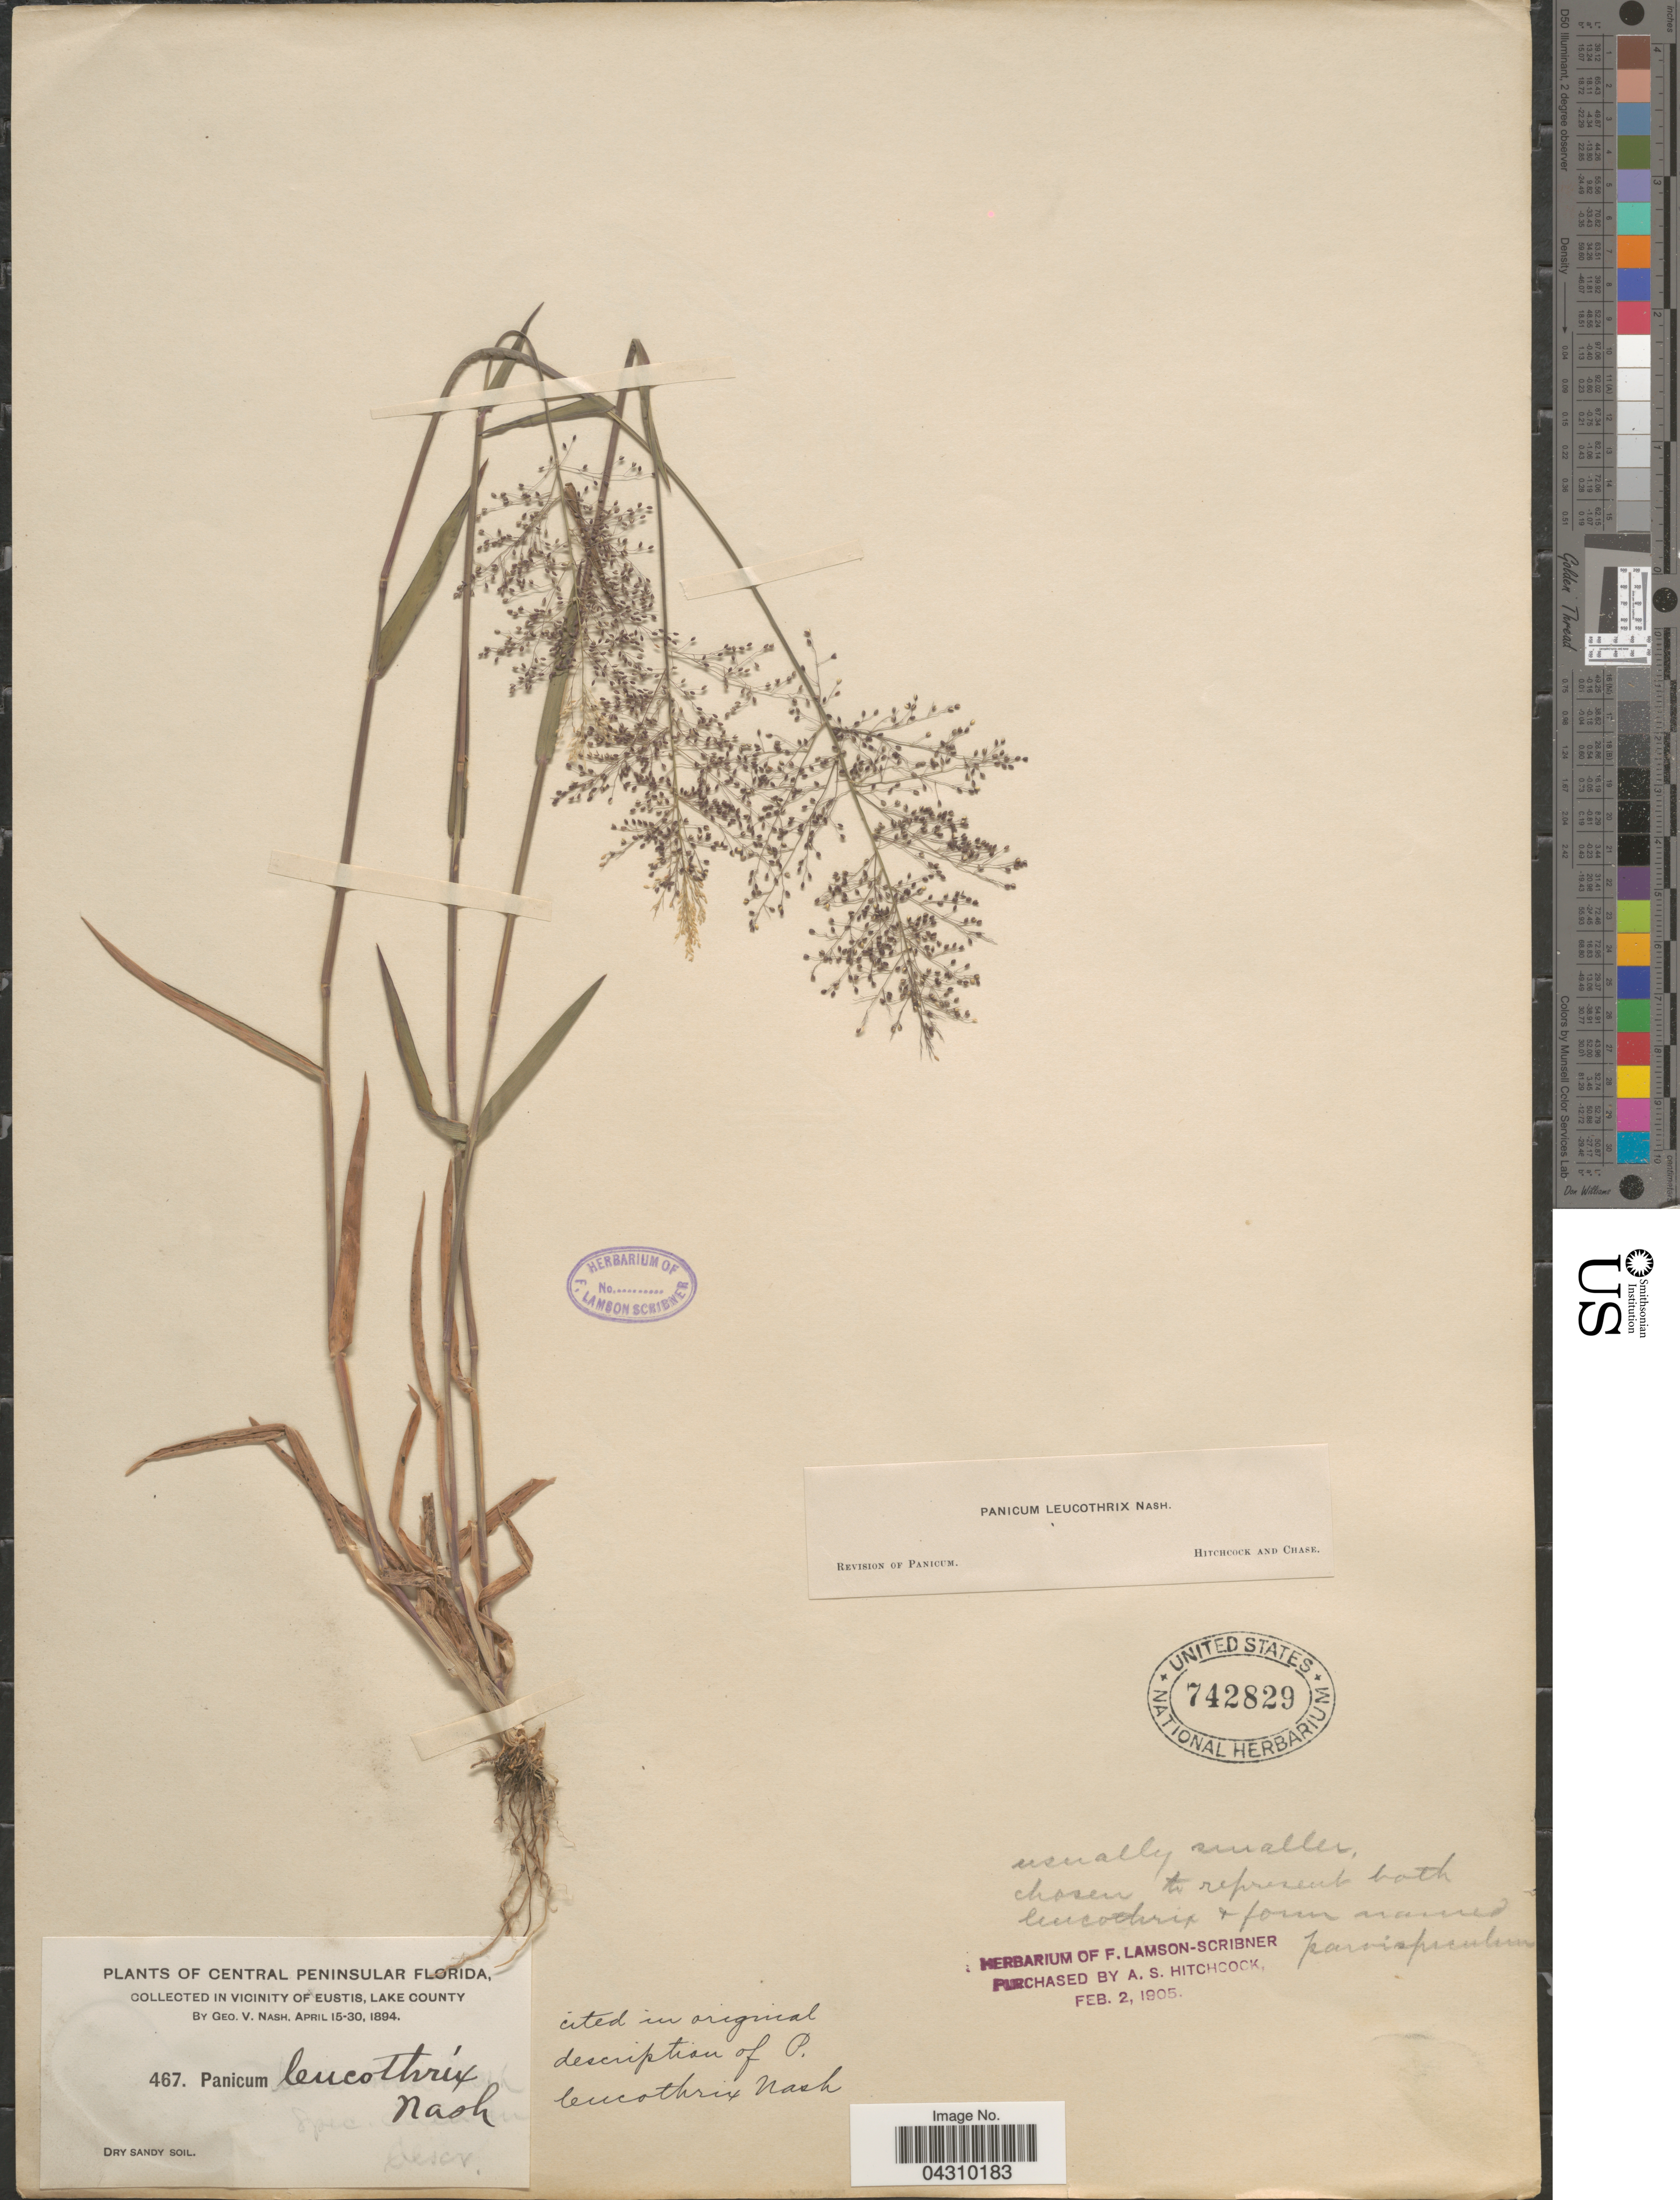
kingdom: Plantae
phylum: Tracheophyta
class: Liliopsida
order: Poales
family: Poaceae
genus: Dichanthelium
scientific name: Dichanthelium acuminatum var. acuminatum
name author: (Sw.) Gould & C.A. Clark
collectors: G. V. Nash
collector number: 467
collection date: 1894-04-15/1894-04-30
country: United States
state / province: Florida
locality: Central Peninsular Florida. In vicinity of Eustis, Lake County.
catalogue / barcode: US 742829